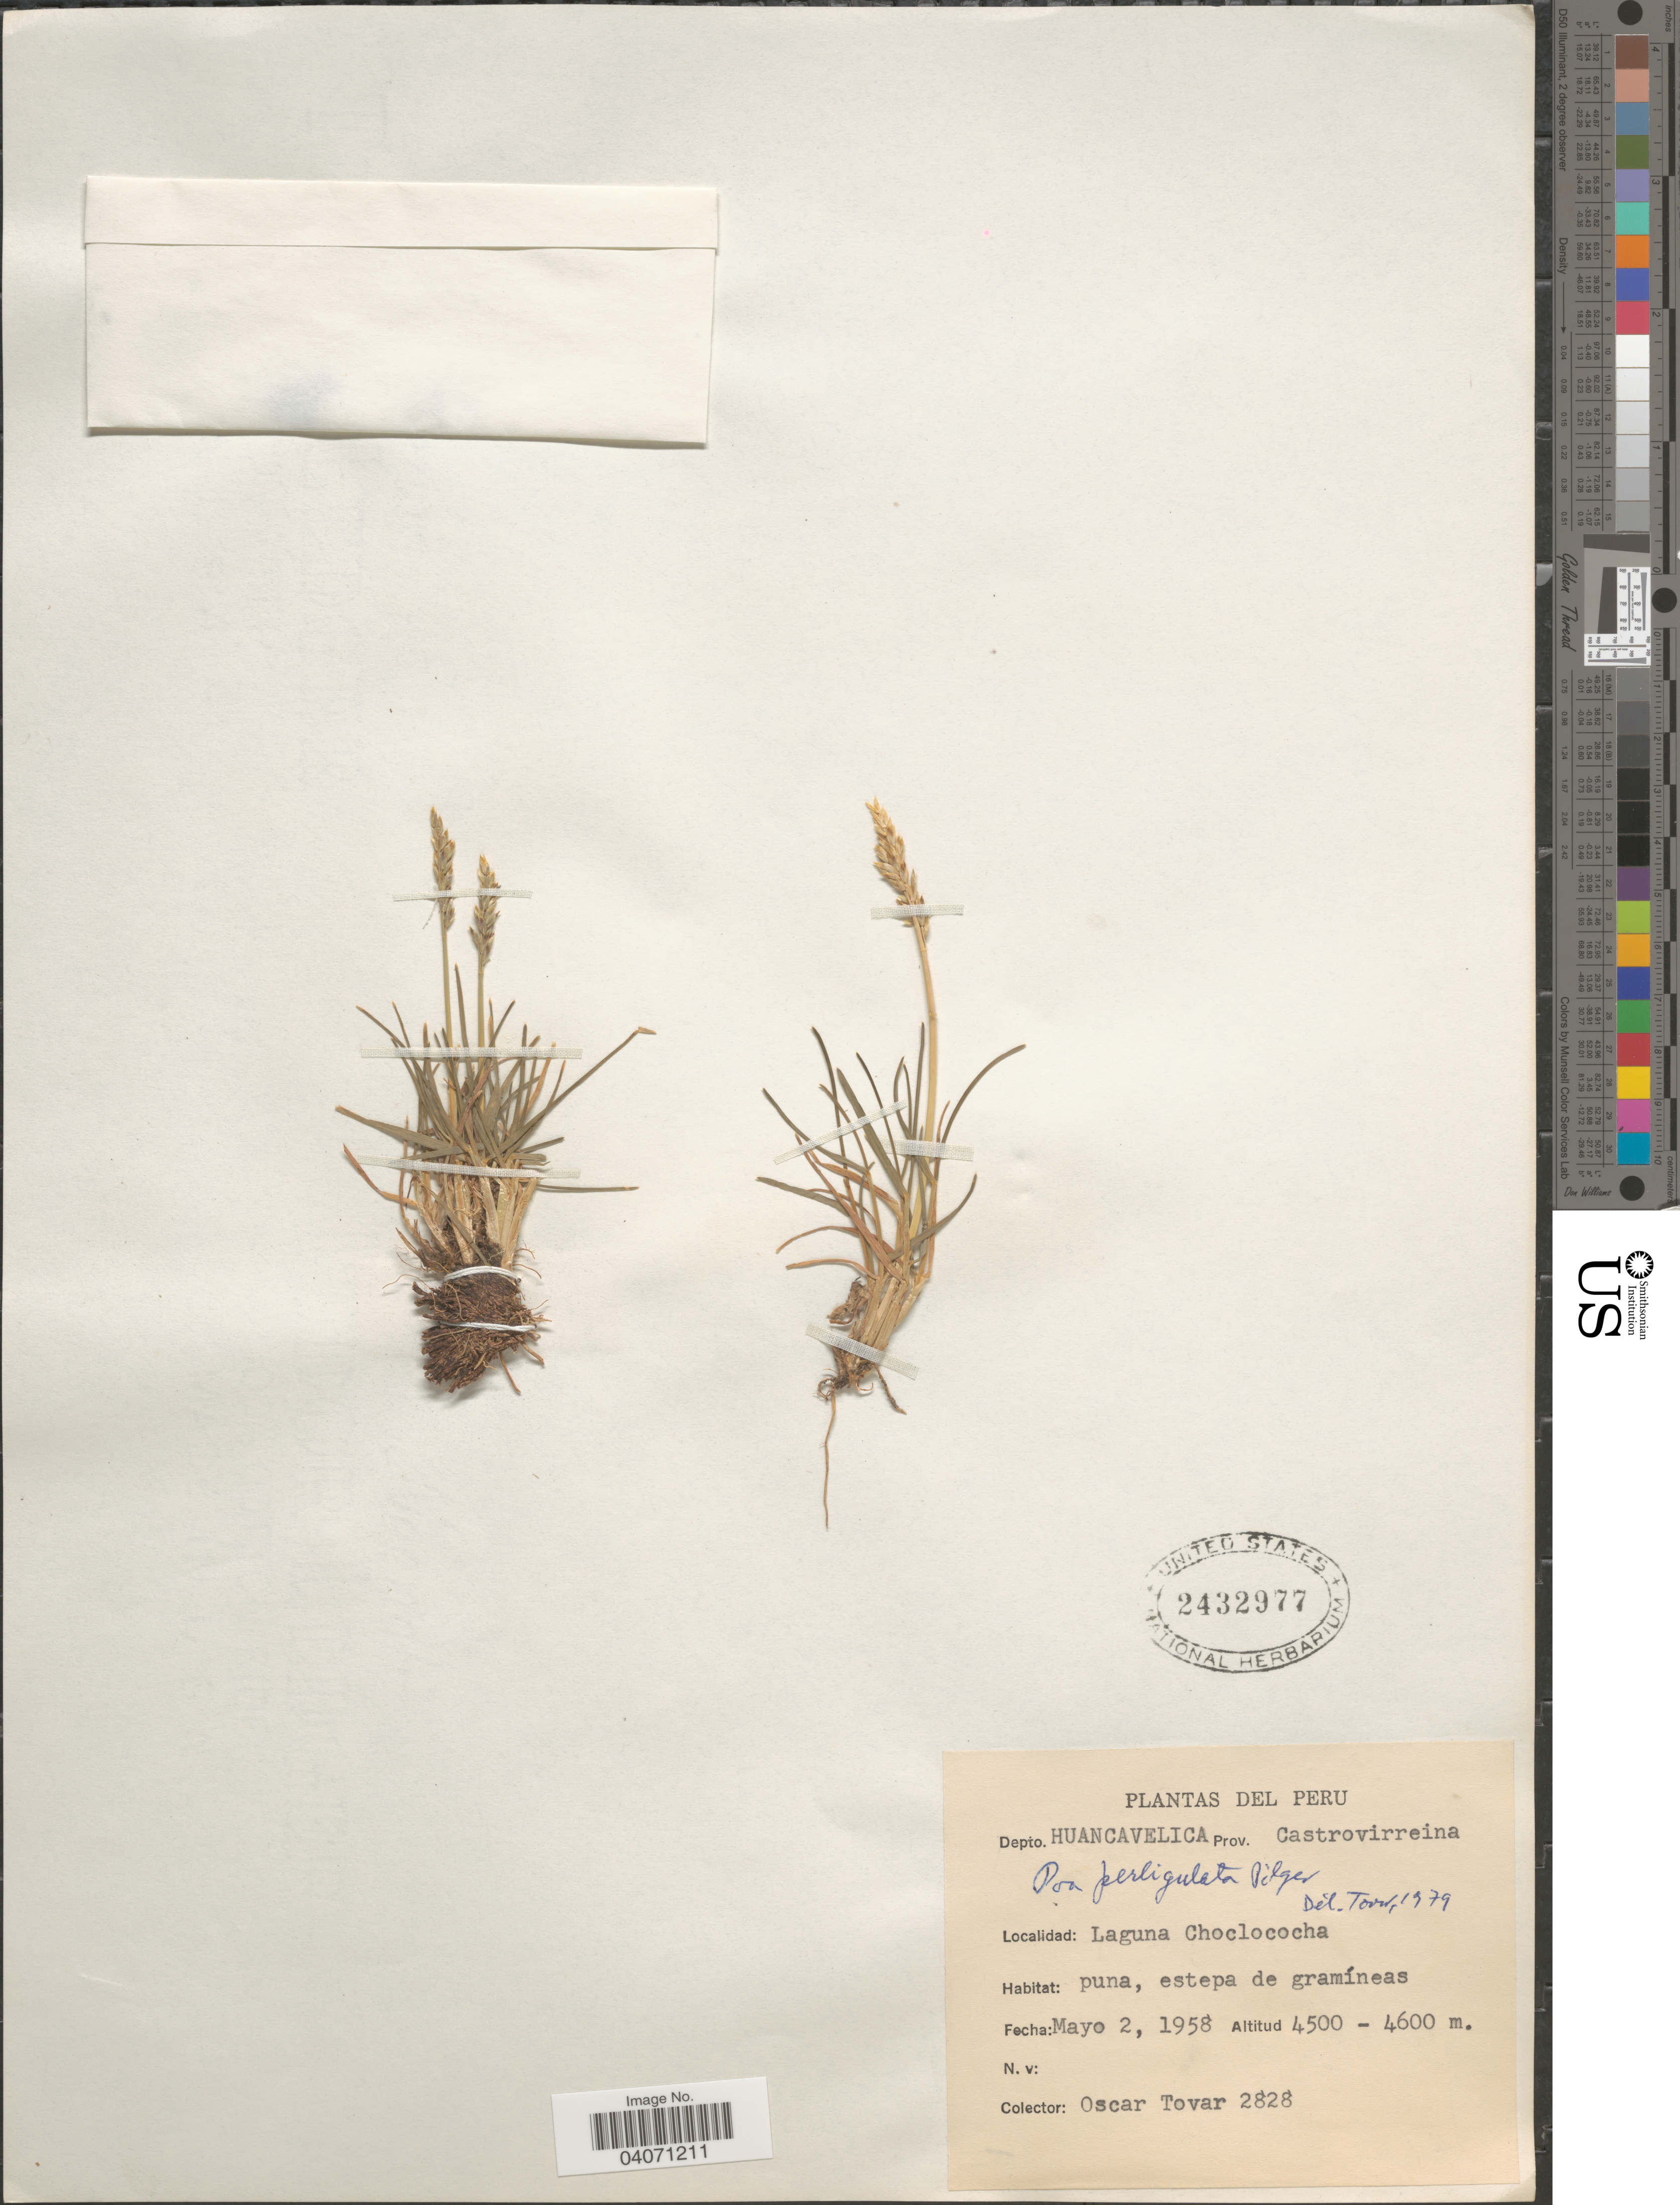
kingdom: Plantae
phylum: Tracheophyta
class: Liliopsida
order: Poales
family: Poaceae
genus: Poa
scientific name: Poa perligulata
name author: Pilg.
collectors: Ó. Tovar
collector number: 2828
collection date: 1958-05-02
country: Peru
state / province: Huancavelica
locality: Depto. Huancavelica. Prov. Castrovirreina. Laguna Choclococha.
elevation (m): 4500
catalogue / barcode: US 2432977